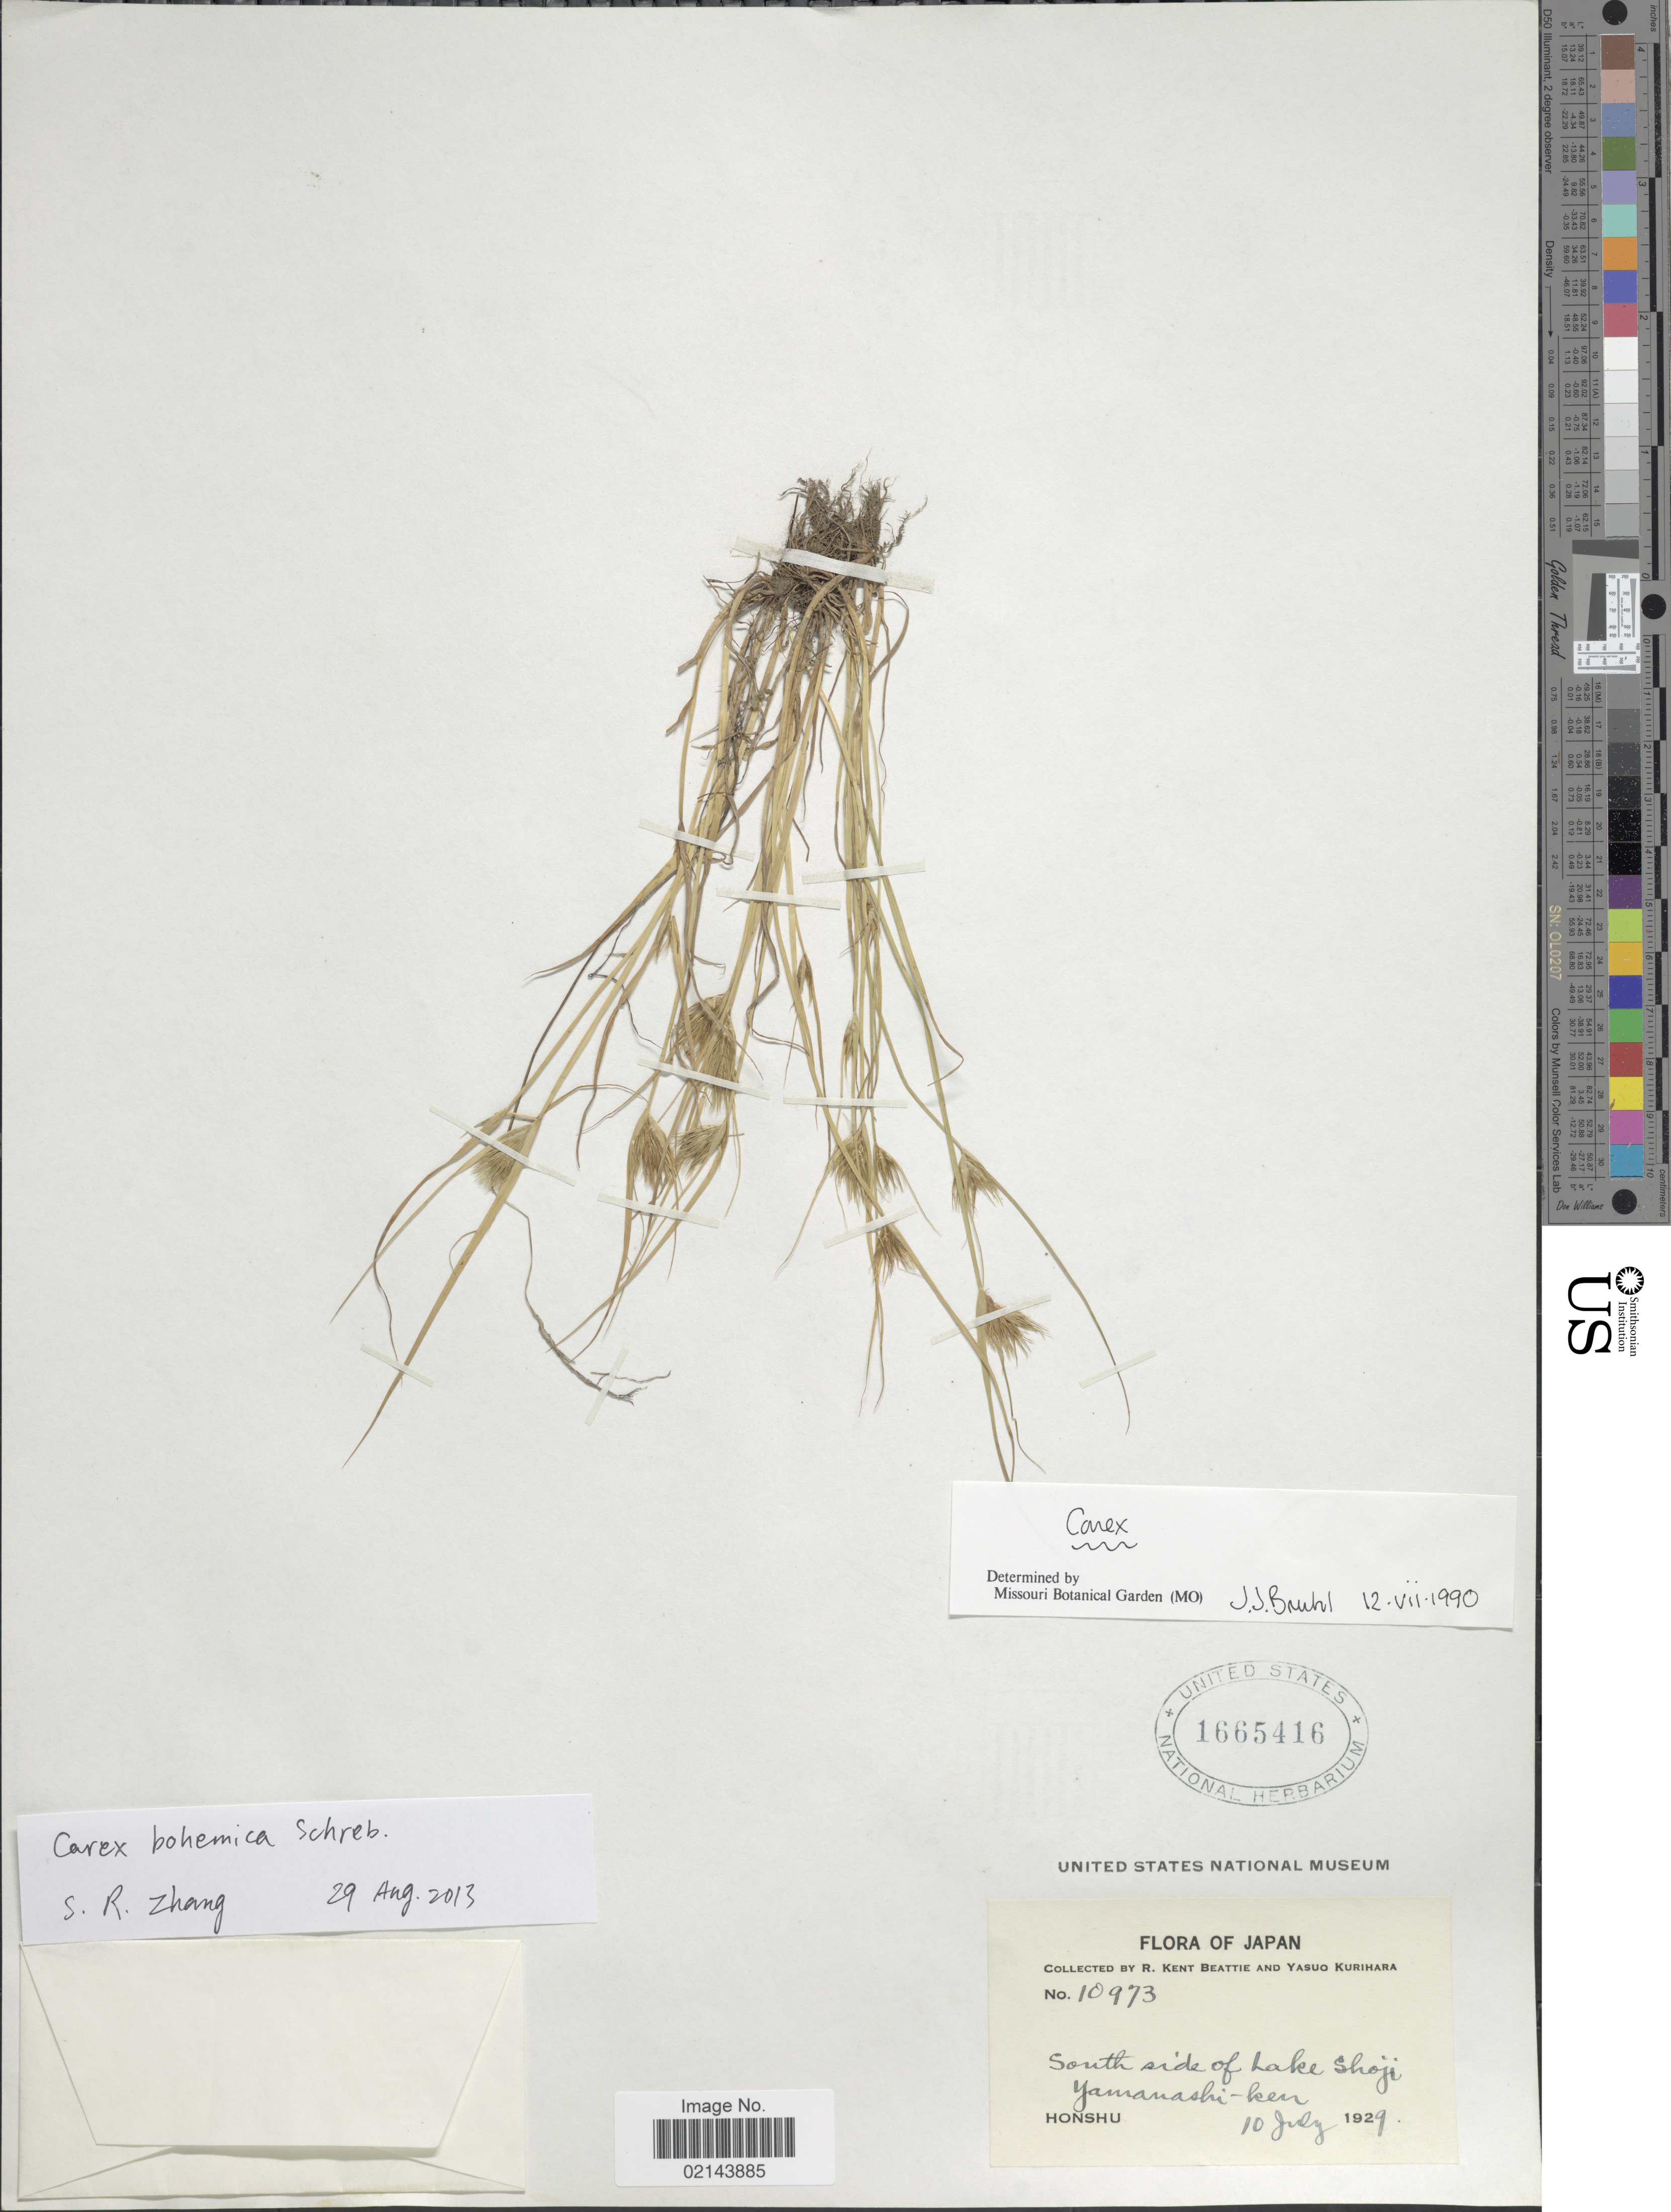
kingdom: Plantae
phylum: Tracheophyta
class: Liliopsida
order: Poales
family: Cyperaceae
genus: Carex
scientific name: Carex bohemica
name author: Schreb.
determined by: Strong, Mark T., (BOT), Smithsonian Institution - National Museum of Natural History (UNITED STATES)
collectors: R. K. Beattie & Y. Kurihara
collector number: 10973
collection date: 1929-07-10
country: Japan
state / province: Yamanasi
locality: South side of Lake Shoji. Yamanashi-ken. Honshu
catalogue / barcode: US 1665416